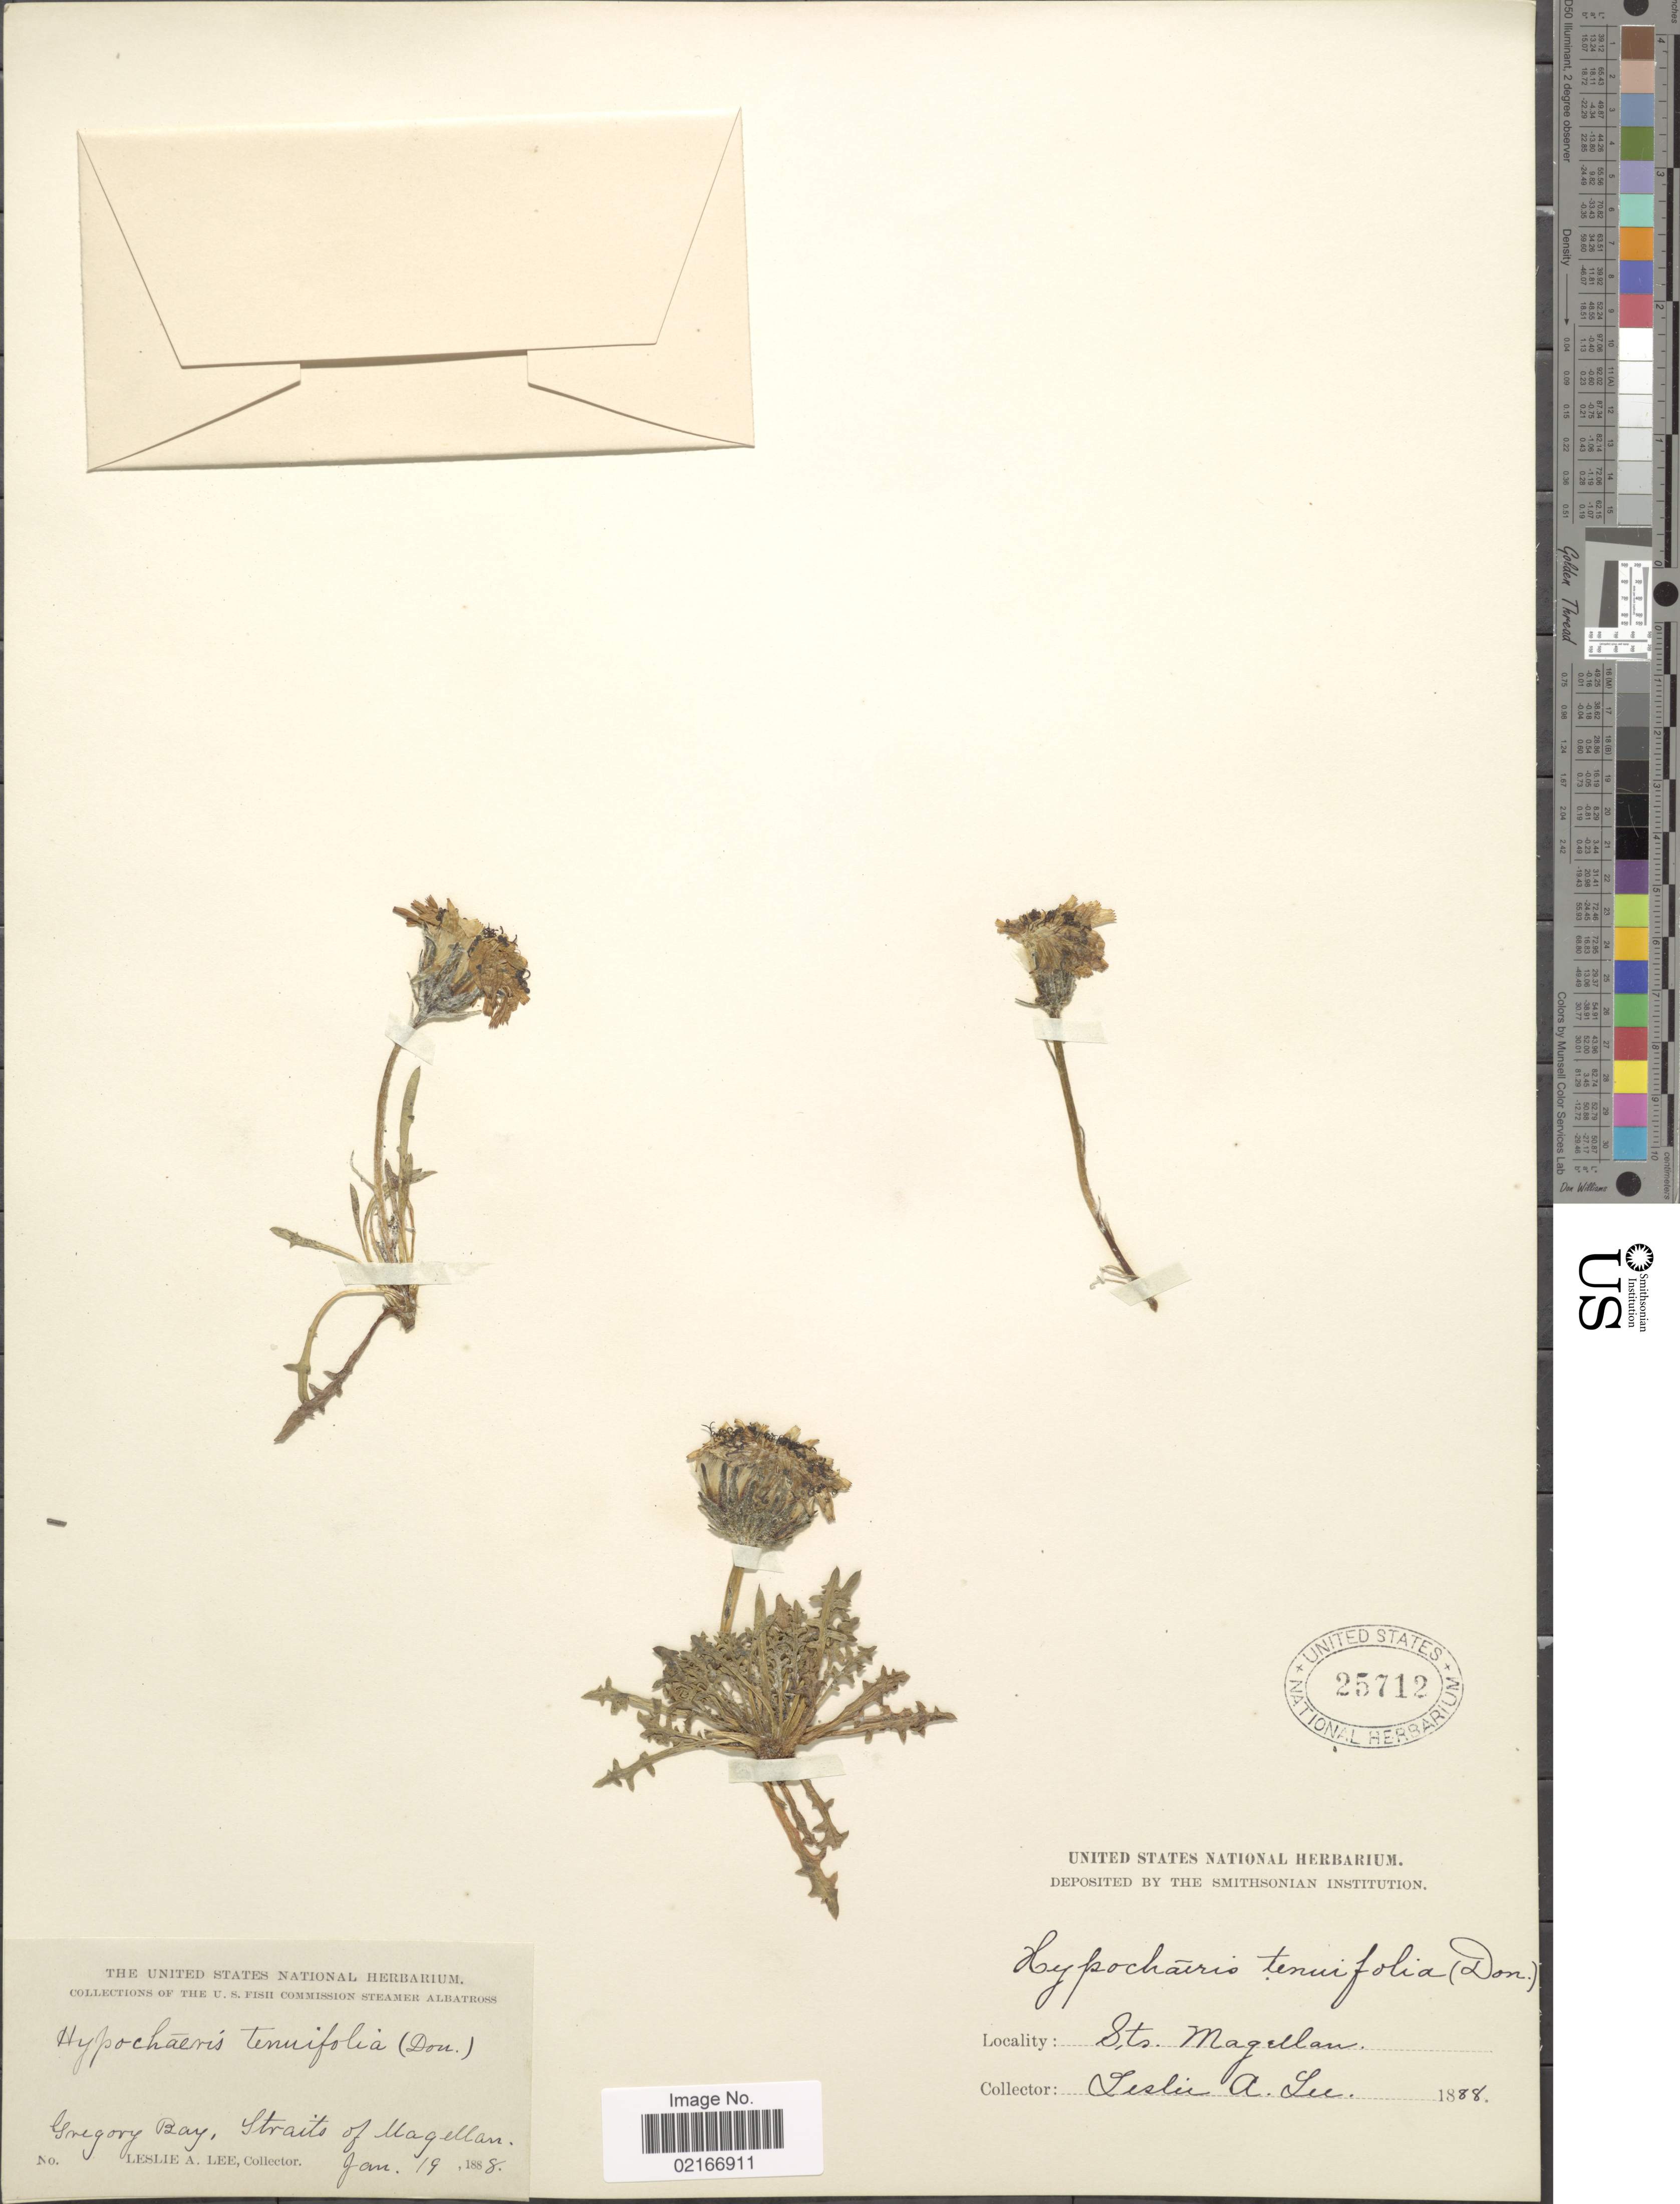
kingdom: Plantae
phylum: Tracheophyta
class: Magnoliopsida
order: Asterales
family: Asteraceae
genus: Hypochaeris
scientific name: Hypochaeris tenuiflora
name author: (Boiss.) Boiss.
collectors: L. Lee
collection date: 1888-01-19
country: Chile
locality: Gregory Bay, Straits of Magellan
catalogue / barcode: US 25712